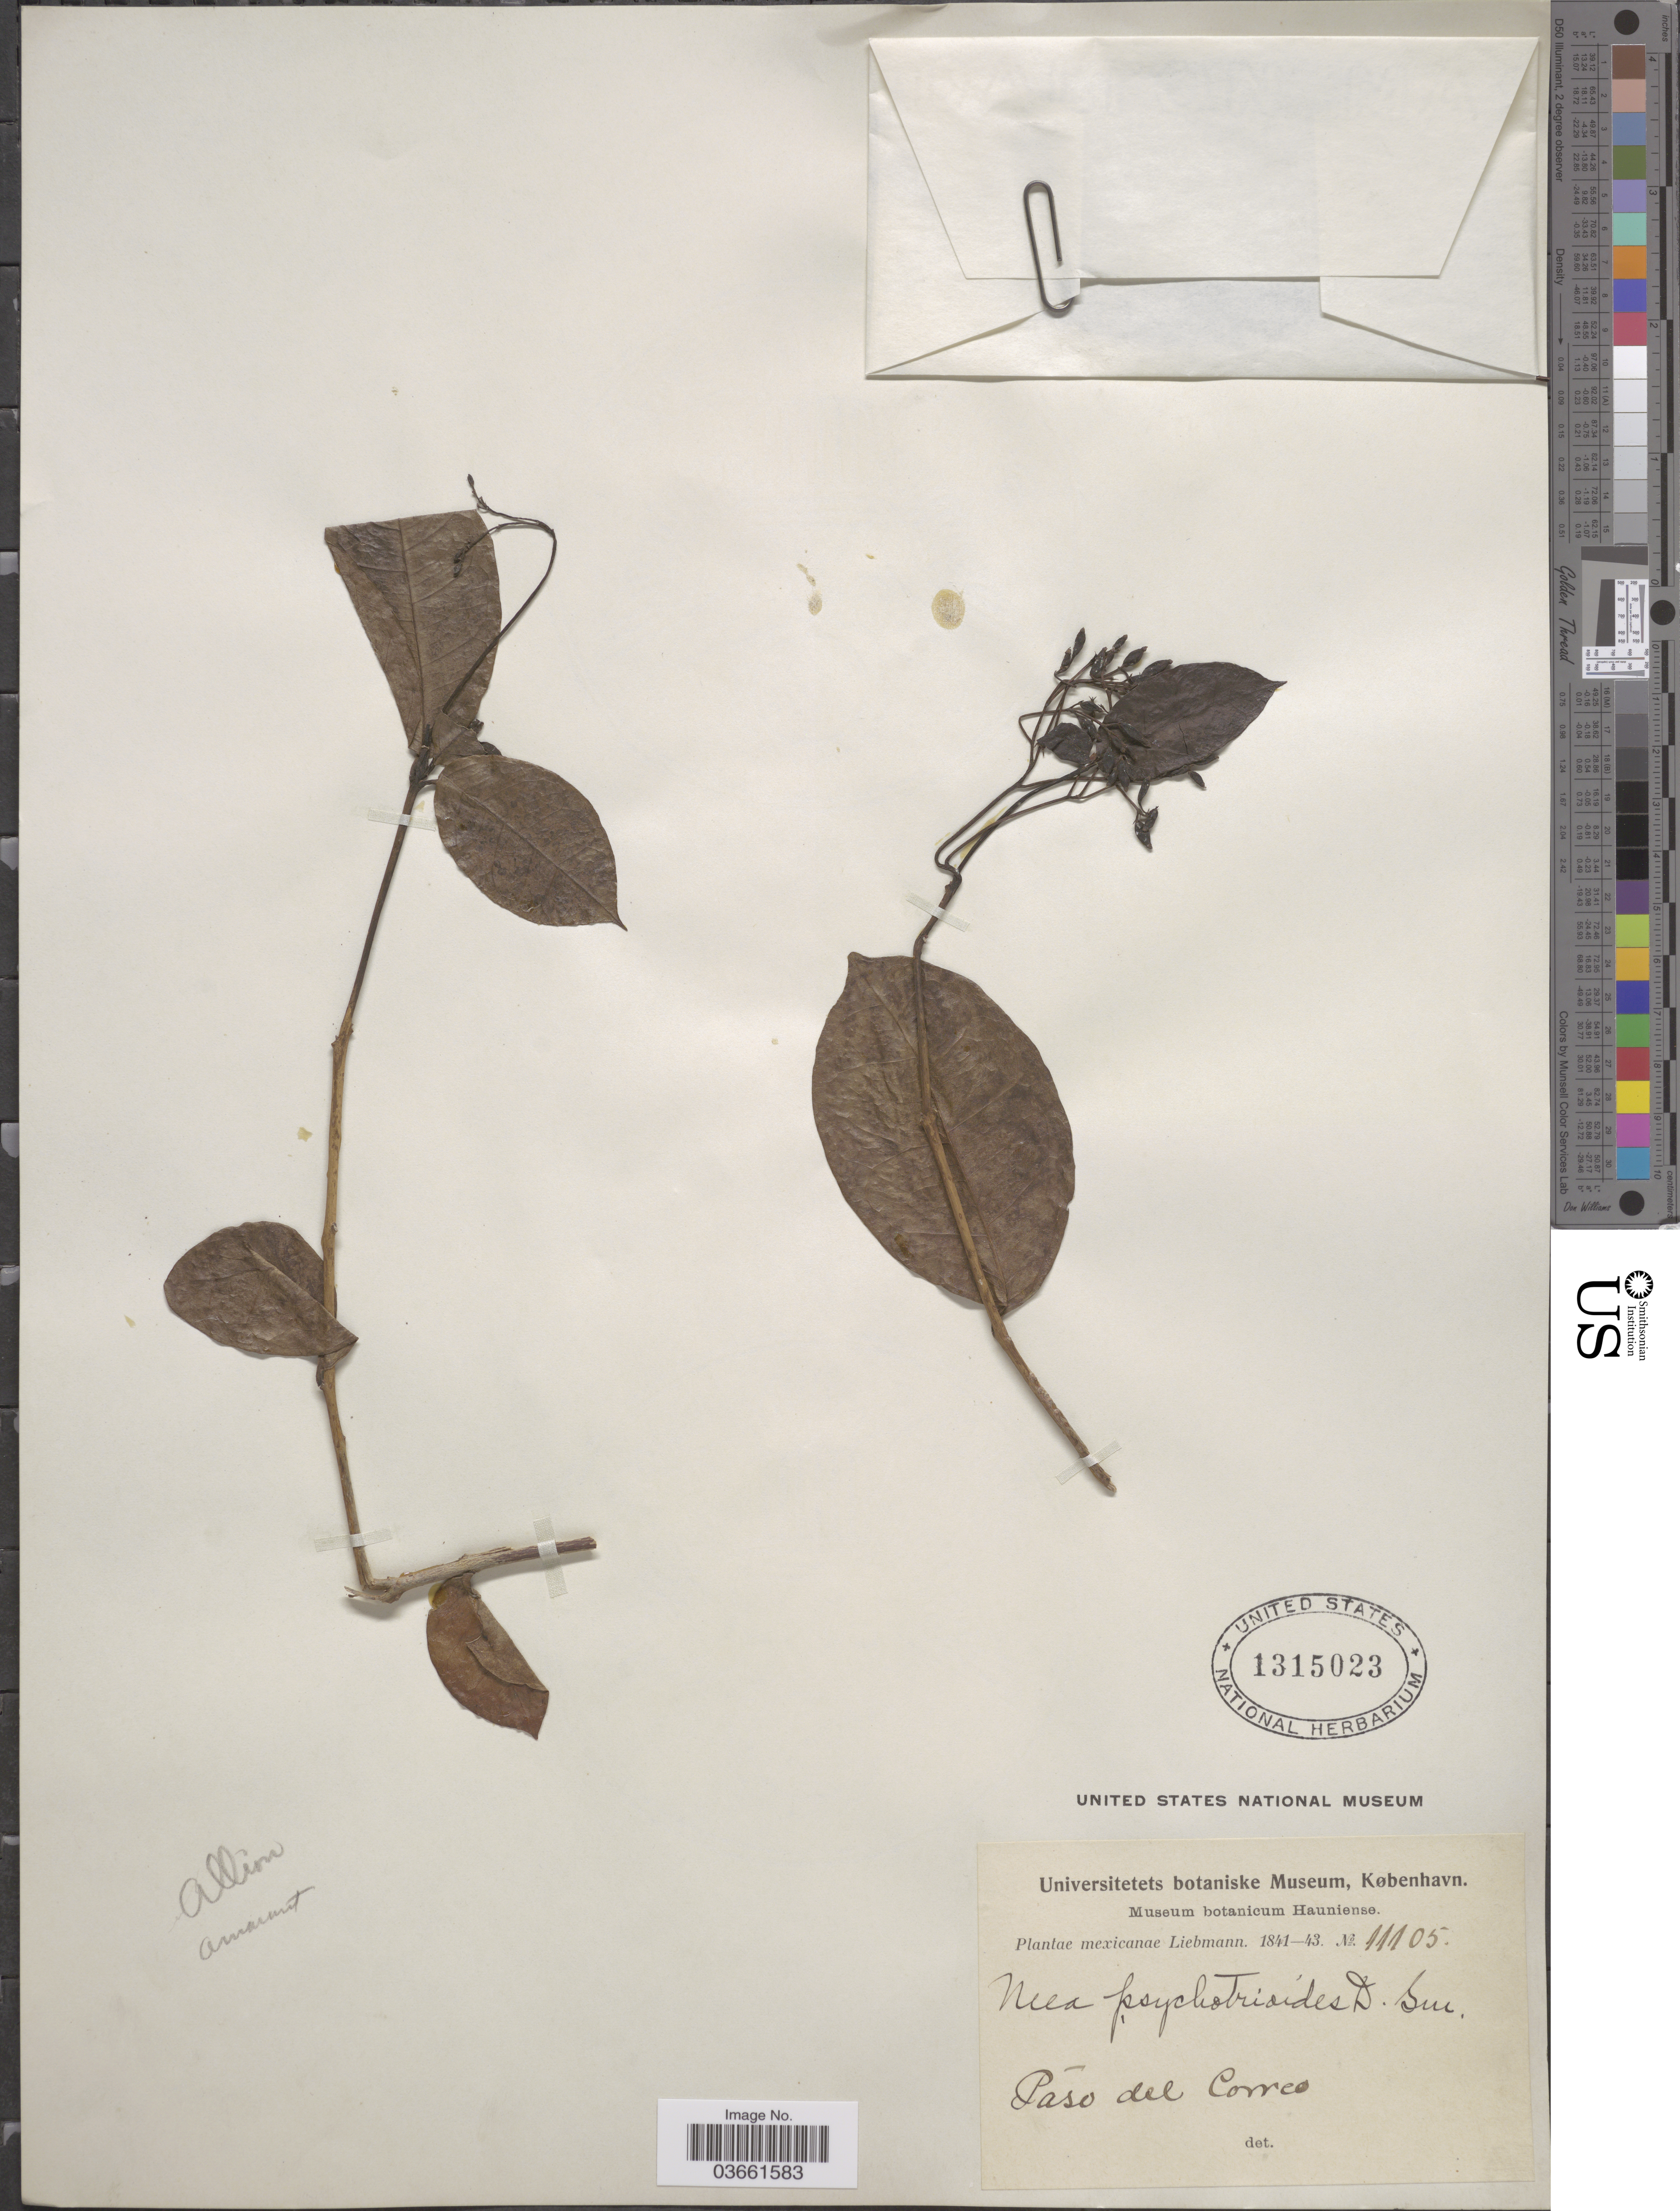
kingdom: Plantae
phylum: Tracheophyta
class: Magnoliopsida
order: Caryophyllales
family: Nyctaginaceae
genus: Neea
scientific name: Neea psychotrioides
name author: Donn. Sm.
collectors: Liebmann, --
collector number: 11105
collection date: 1841/1843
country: Mexico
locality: Paso del Correo.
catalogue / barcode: US 1315023